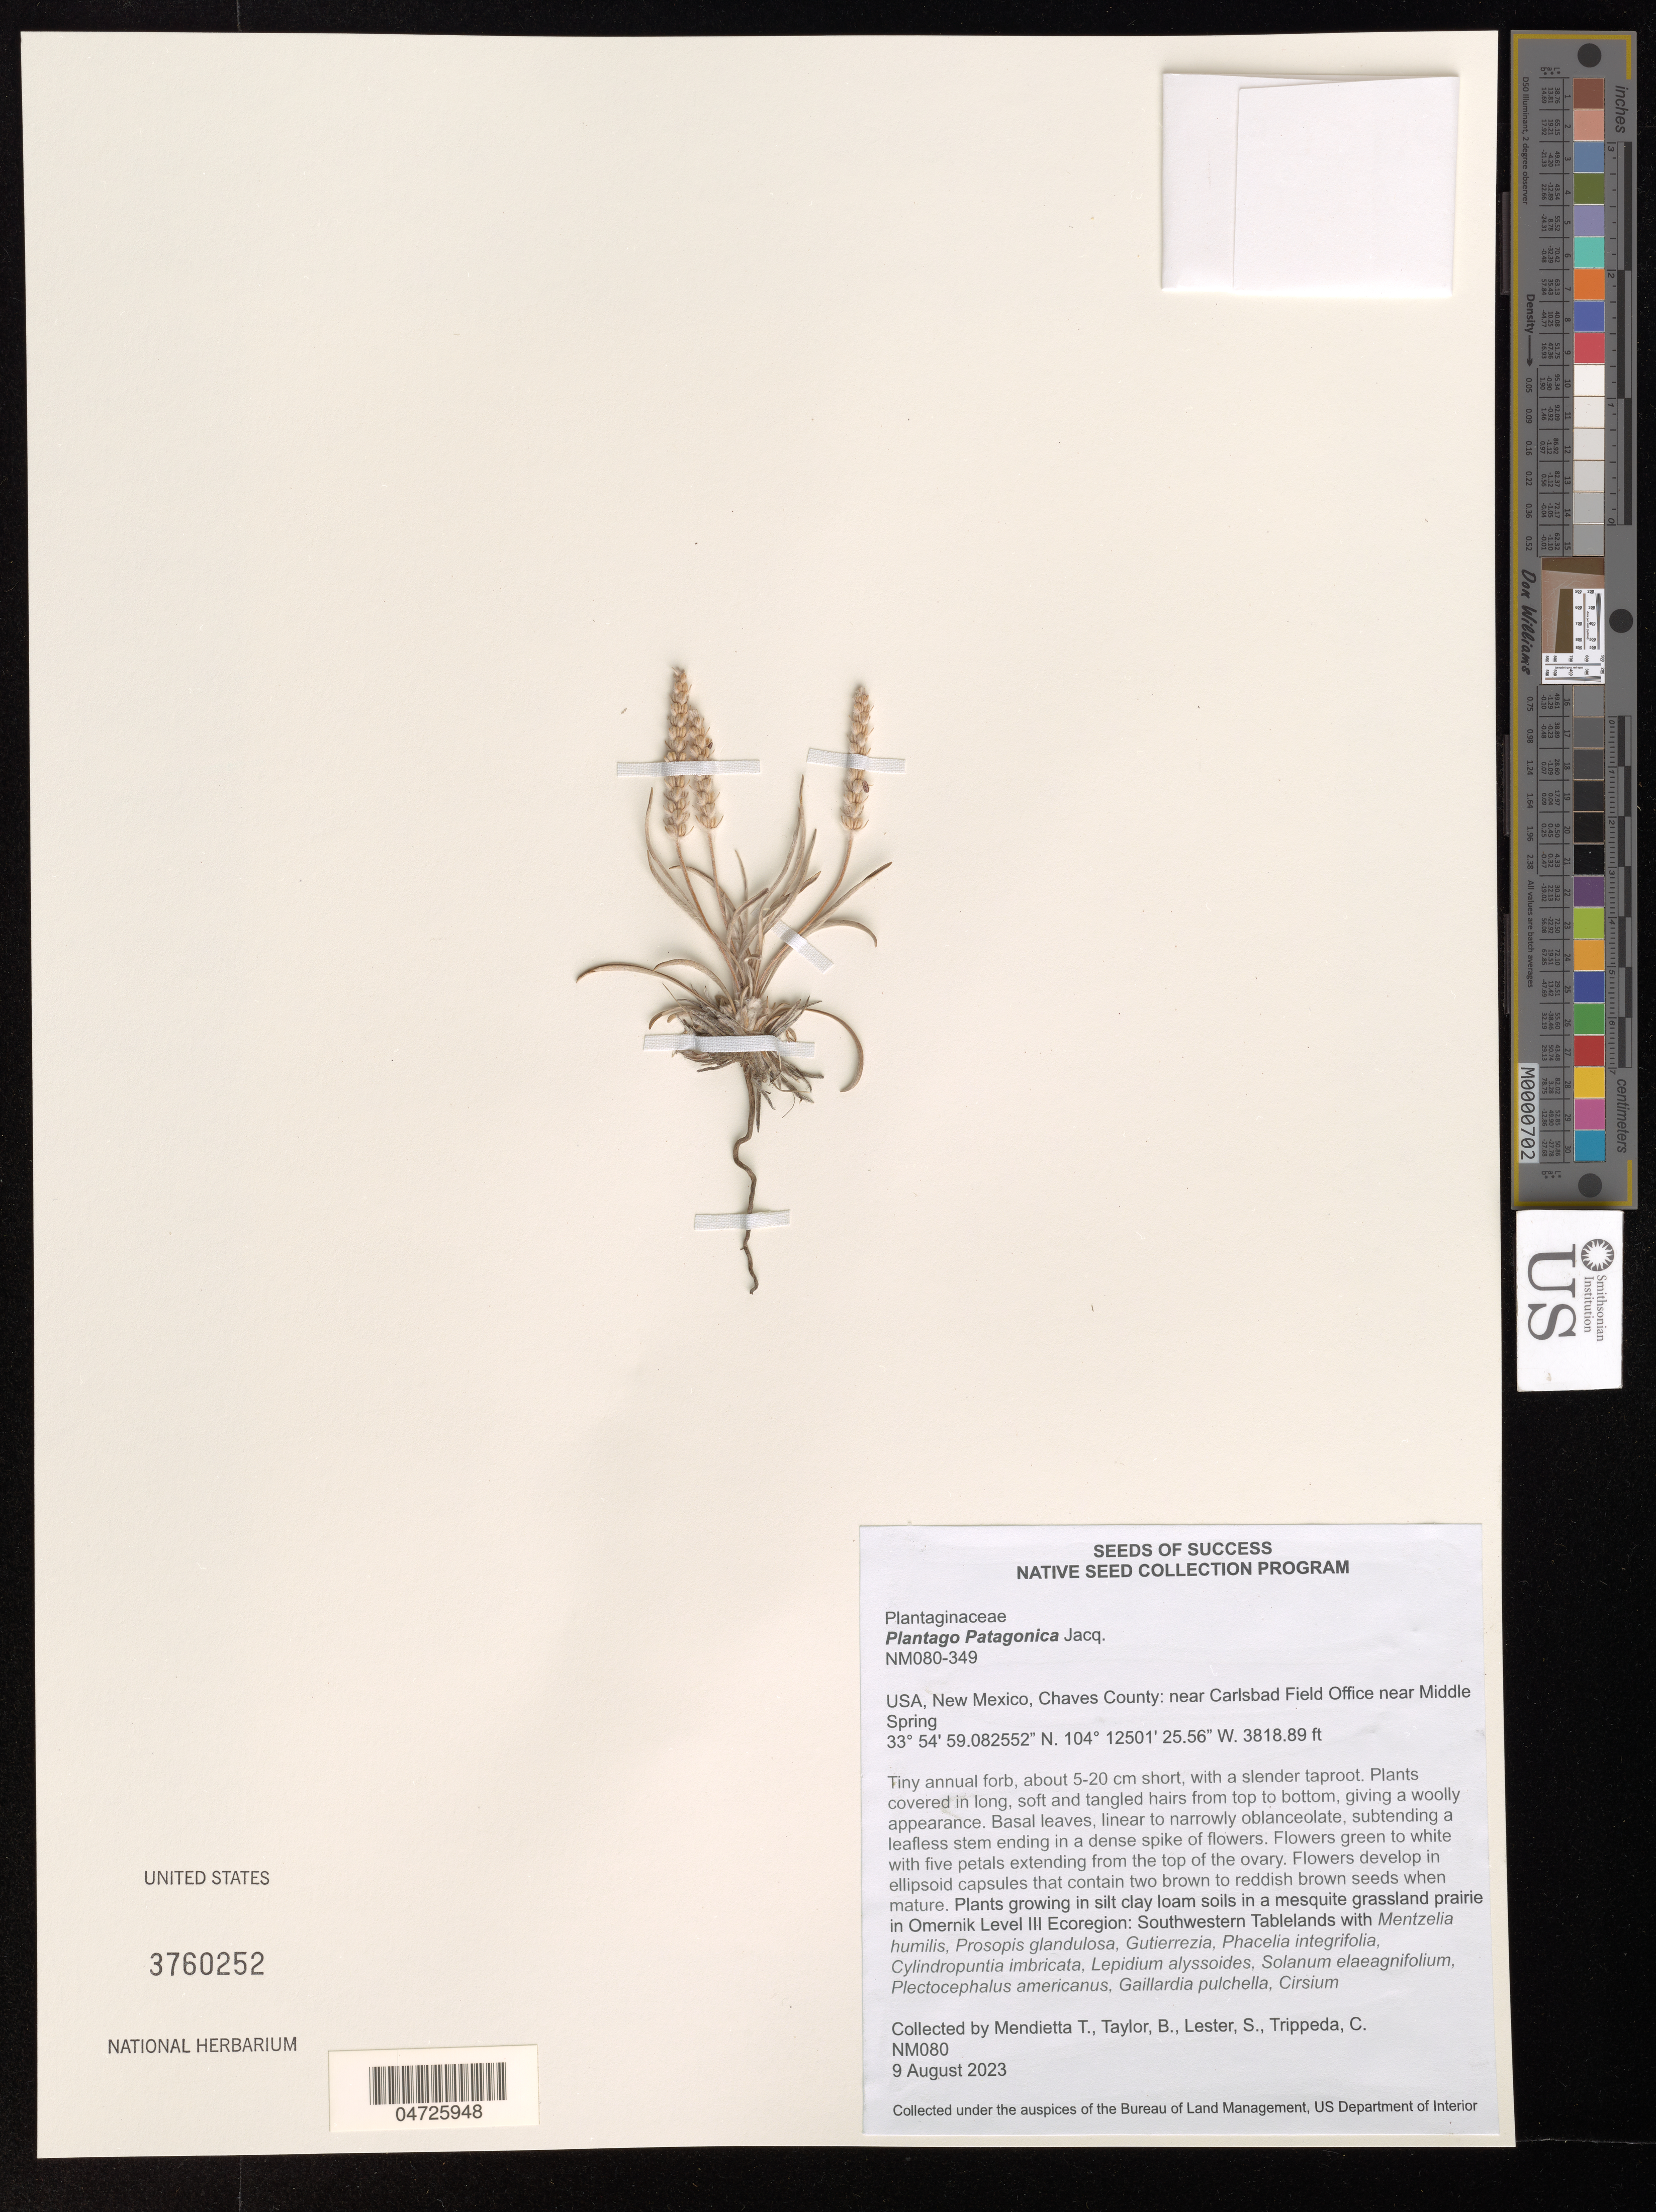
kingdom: Plantae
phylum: Tracheophyta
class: Magnoliopsida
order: Lamiales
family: Plantaginaceae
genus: Plantago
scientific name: Plantago patagonica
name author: Jacq.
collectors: T. Mendietta & B. Taylor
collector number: NM080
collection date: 2023-08-09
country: United States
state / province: New Mexico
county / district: Chaves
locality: Chaves County: near Carlsbad Field Office near Middle Spring.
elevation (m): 1164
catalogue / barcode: US 3760252